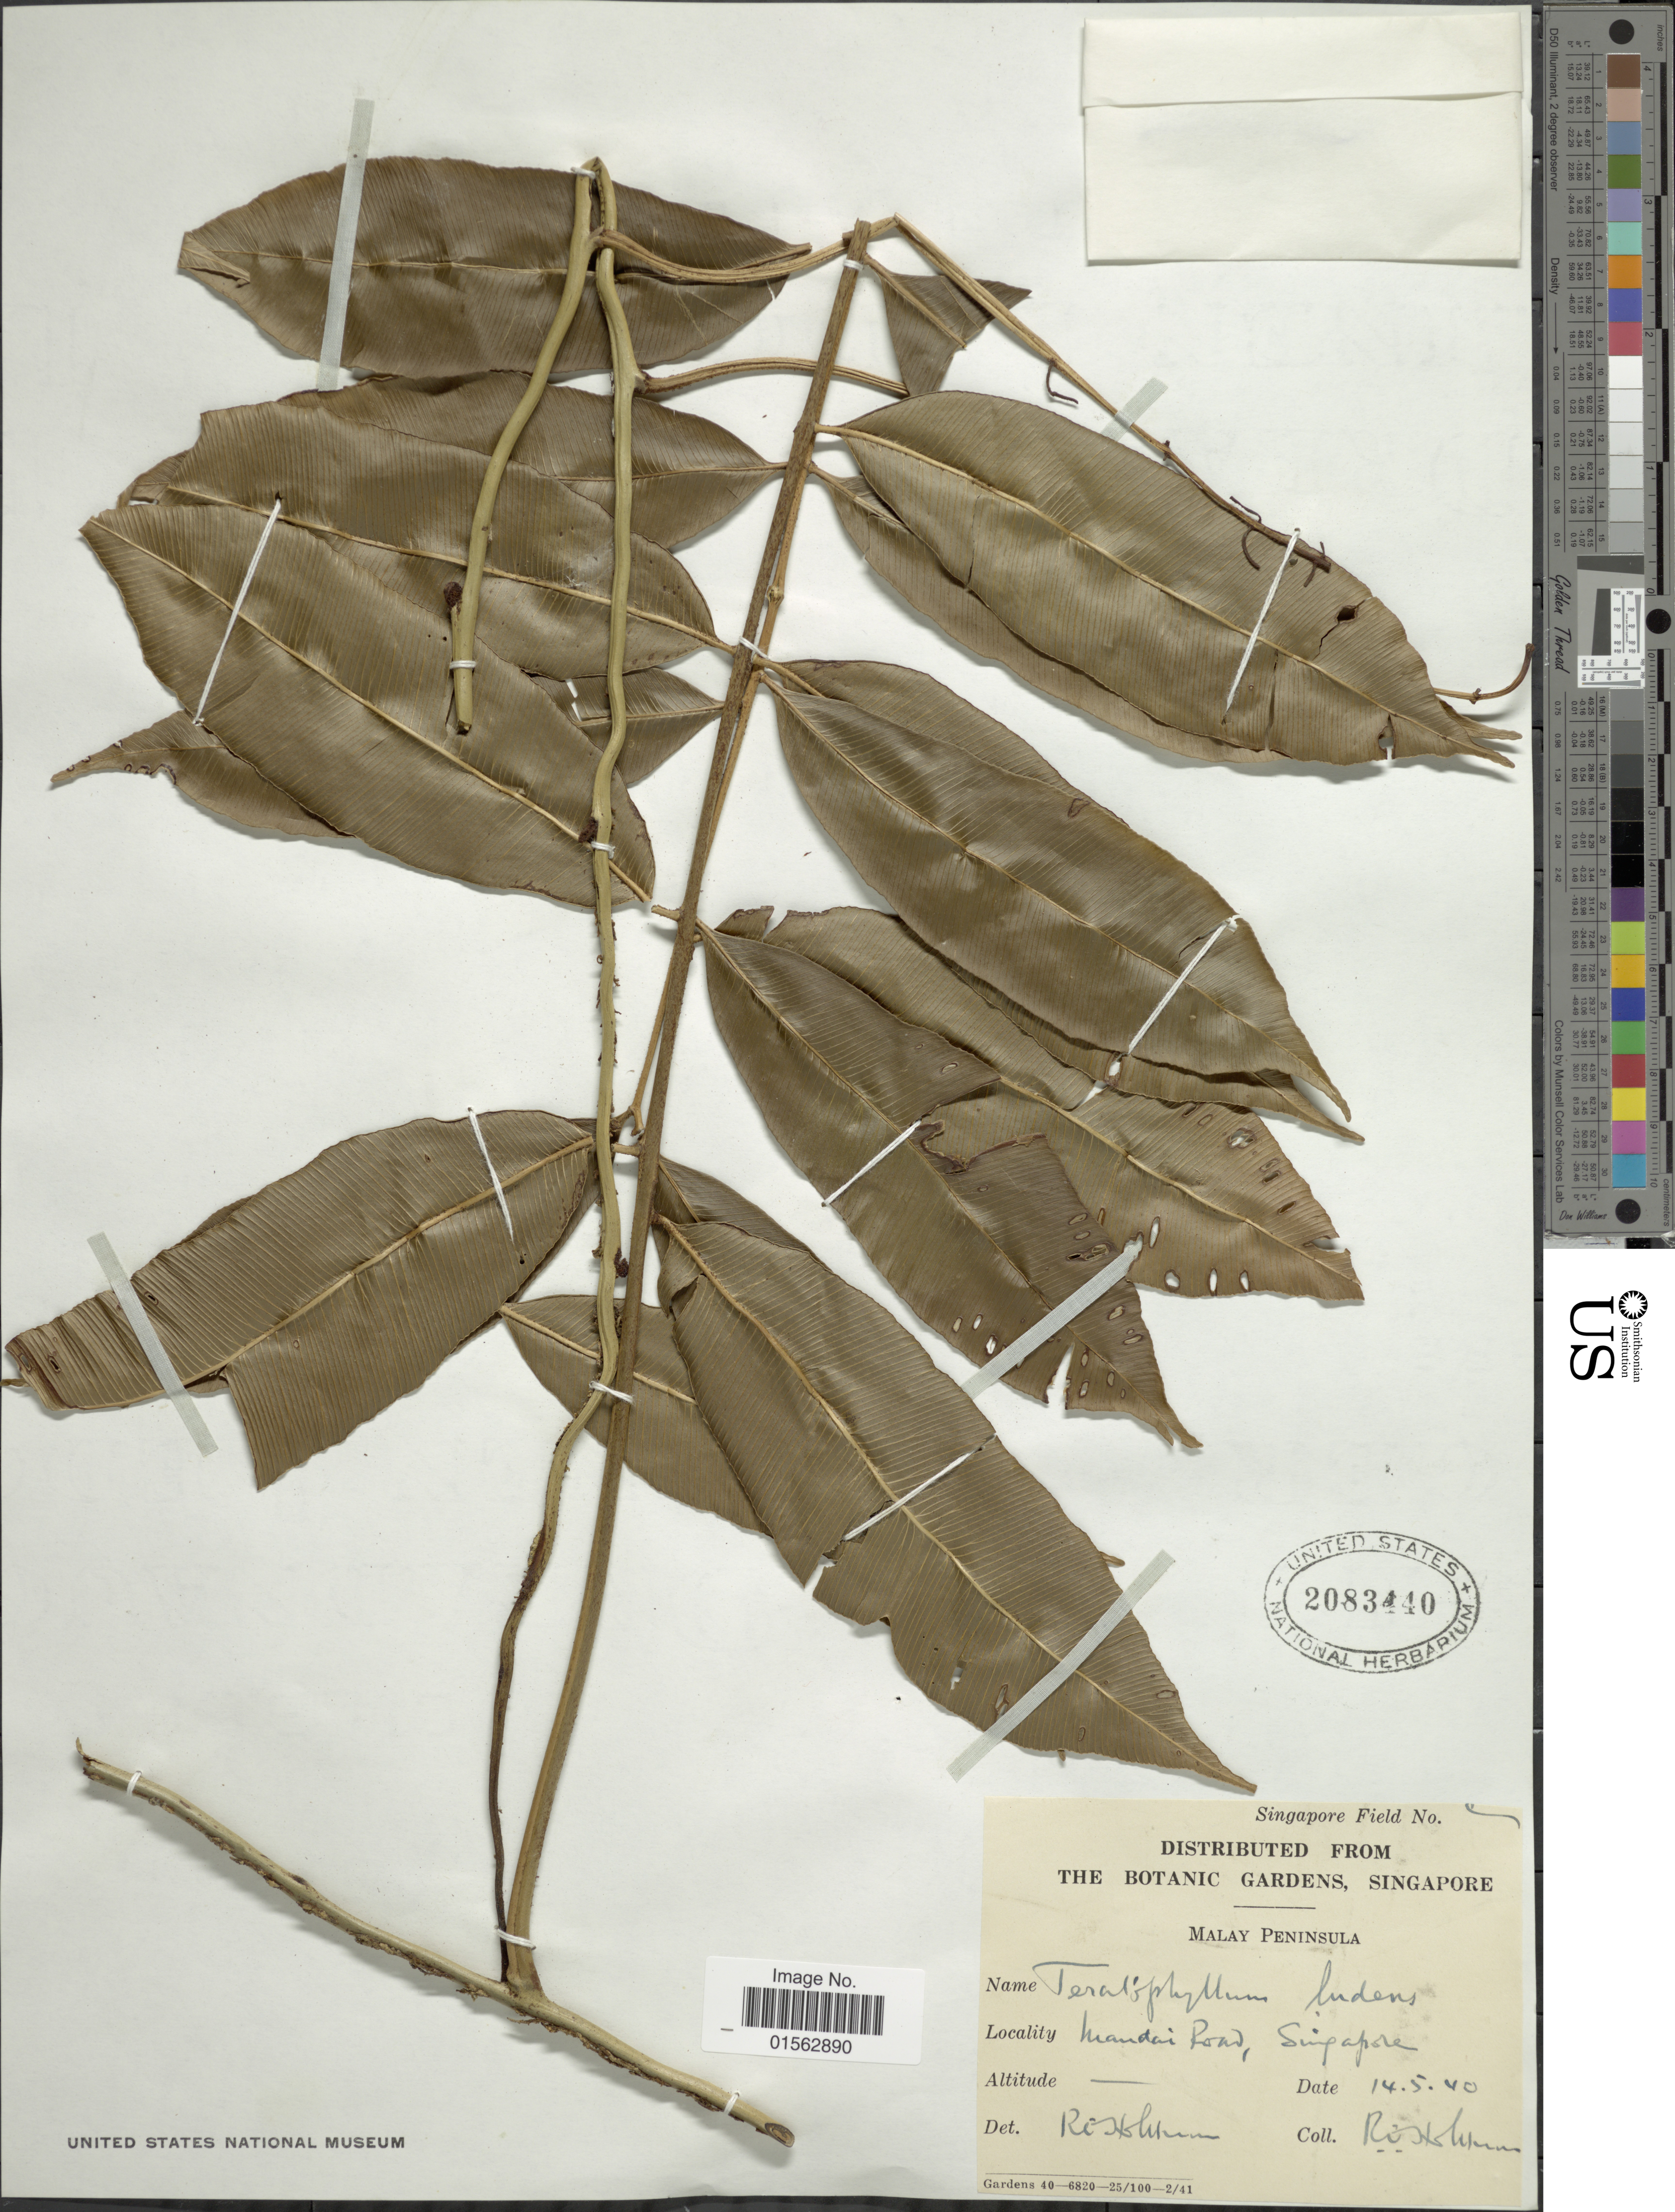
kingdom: Plantae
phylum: Tracheophyta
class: Polypodiopsida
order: Polypodiales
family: Dryopteridaceae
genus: Teratophyllum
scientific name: Teratophyllum ludens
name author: (Fée) Holttum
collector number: Singapore Field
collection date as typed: Transcribed d/m/y: 14/5/40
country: Singapore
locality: Malay Peninsula, Mandai road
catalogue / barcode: US 2083440